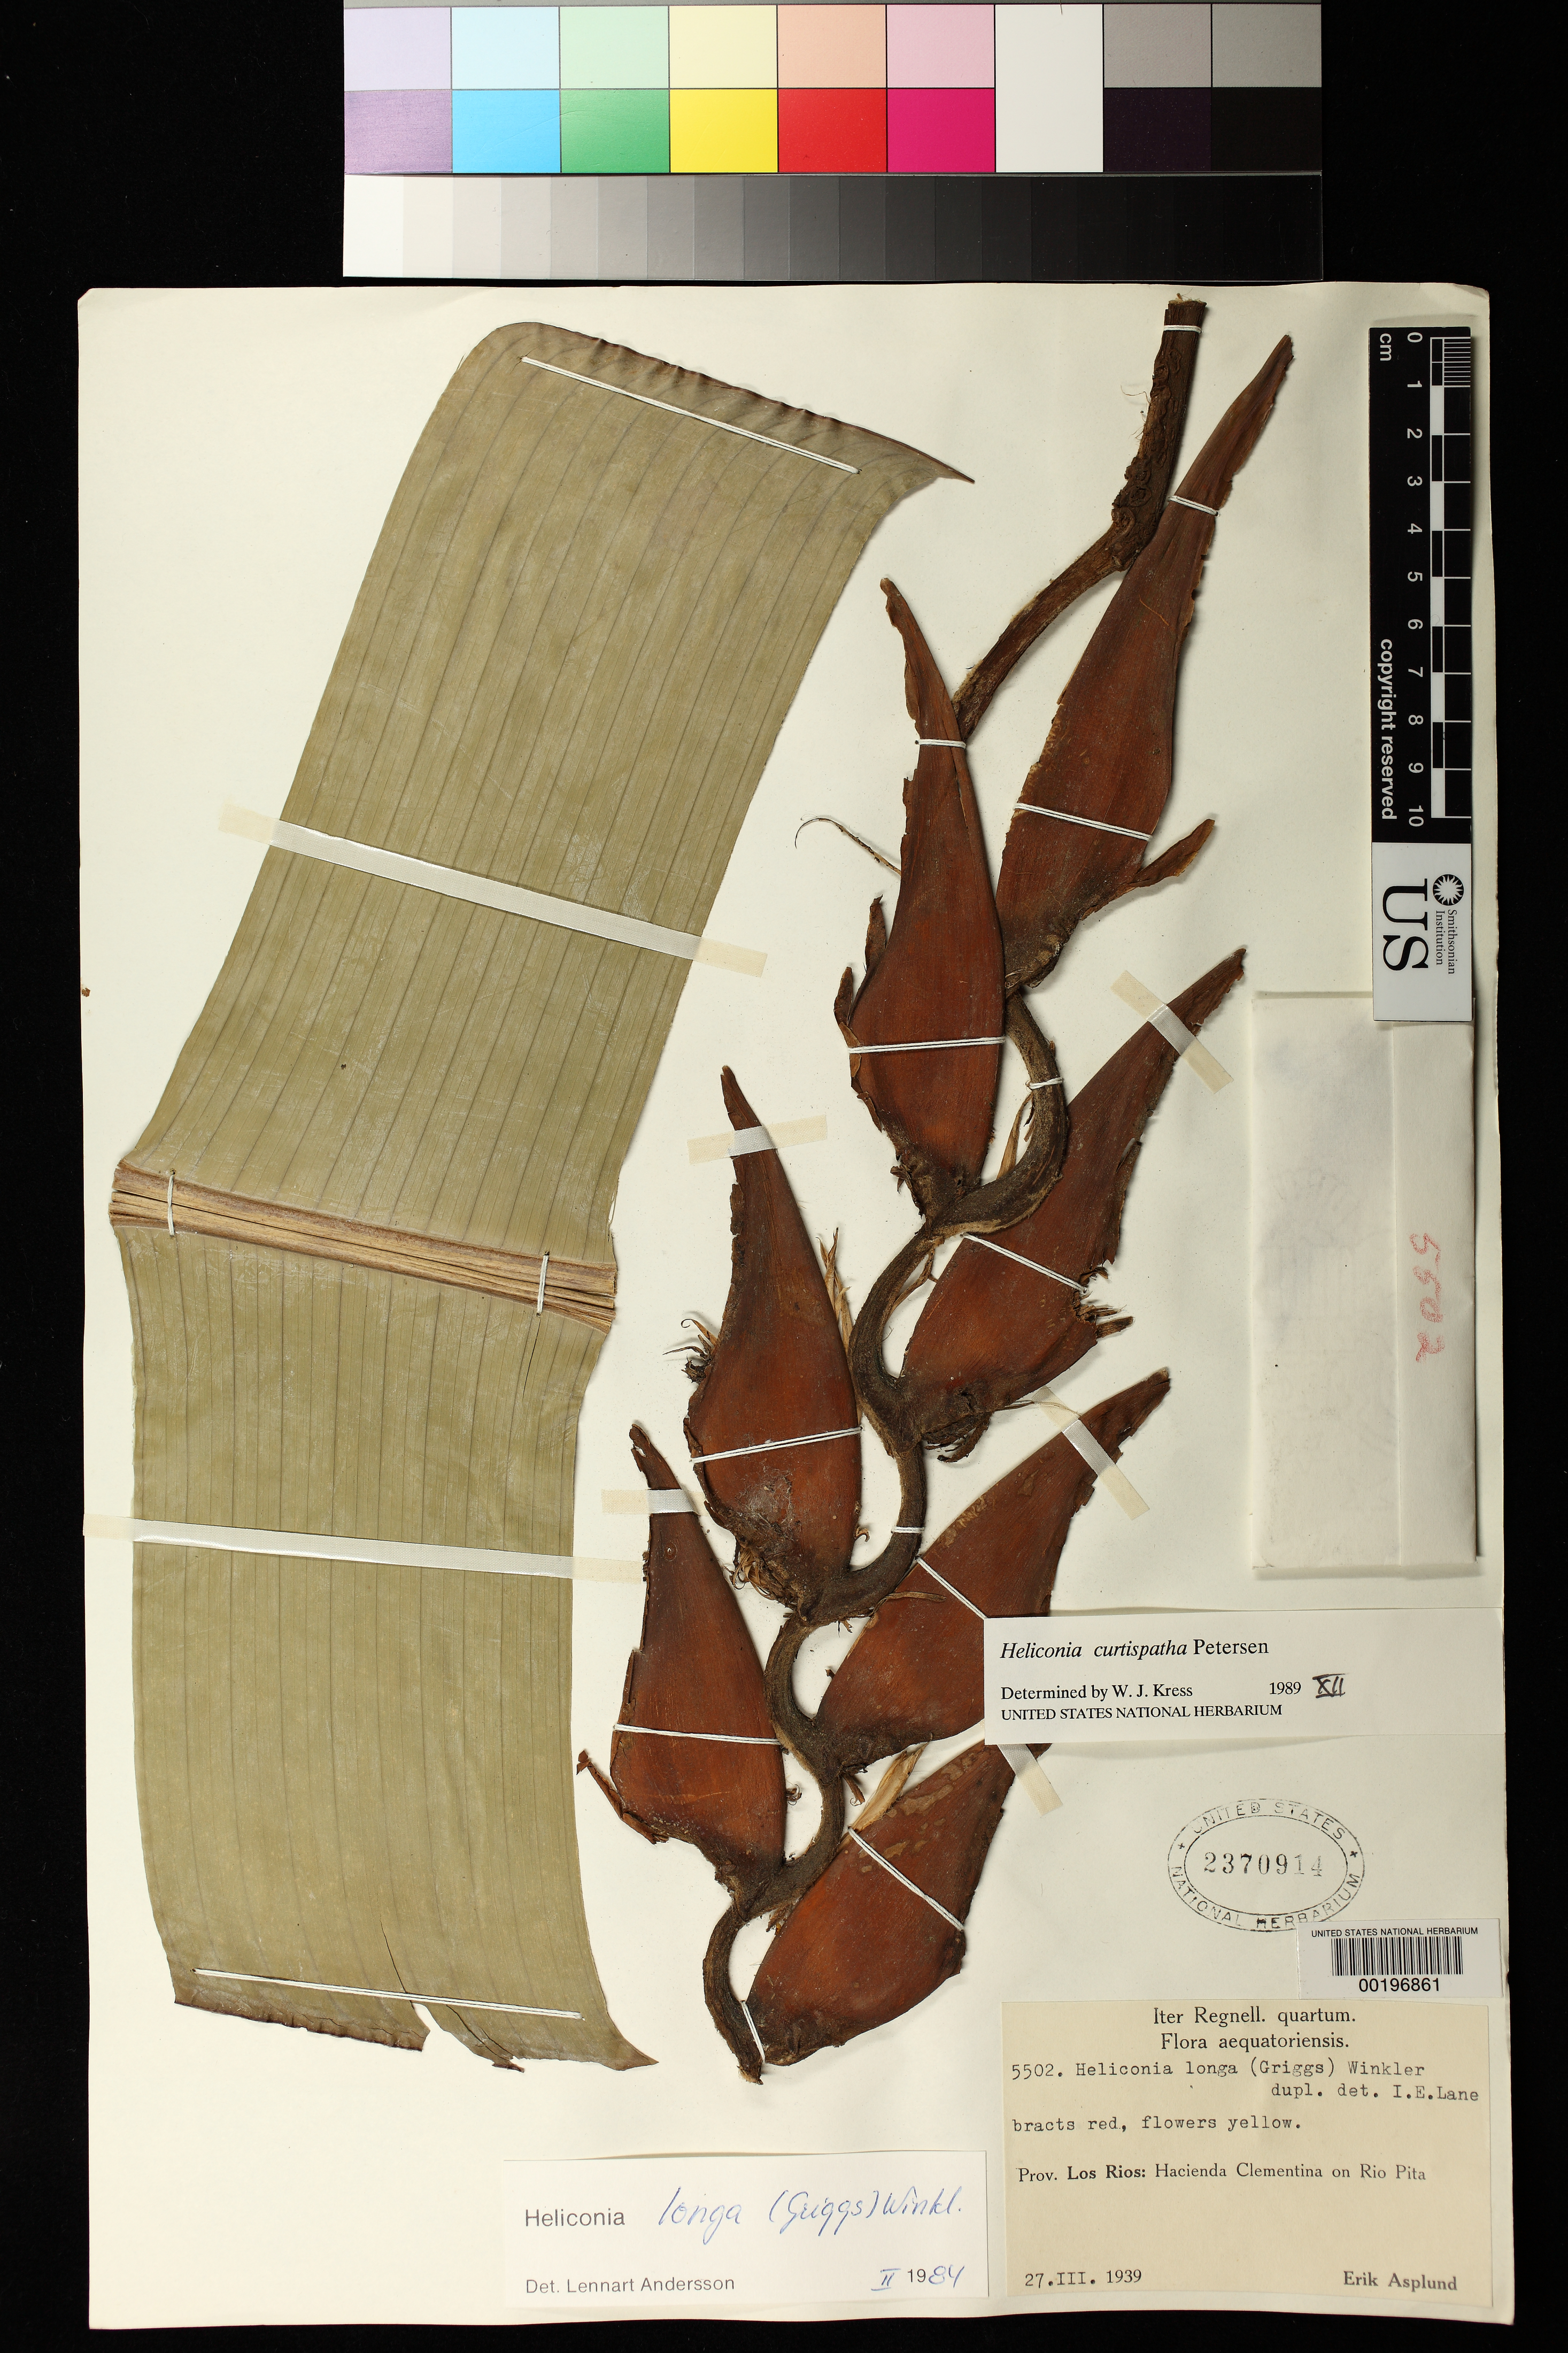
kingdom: Plantae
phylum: Tracheophyta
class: Liliopsida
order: Zingiberales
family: Heliconiaceae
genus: Heliconia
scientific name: Heliconia curtispatha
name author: Petersen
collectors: E. Asplund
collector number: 5502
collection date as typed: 27 Mar 1939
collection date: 1939-03-27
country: Ecuador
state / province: Los Ríos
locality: Hacienda Clementina on Rio Pita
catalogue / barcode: US 2370914